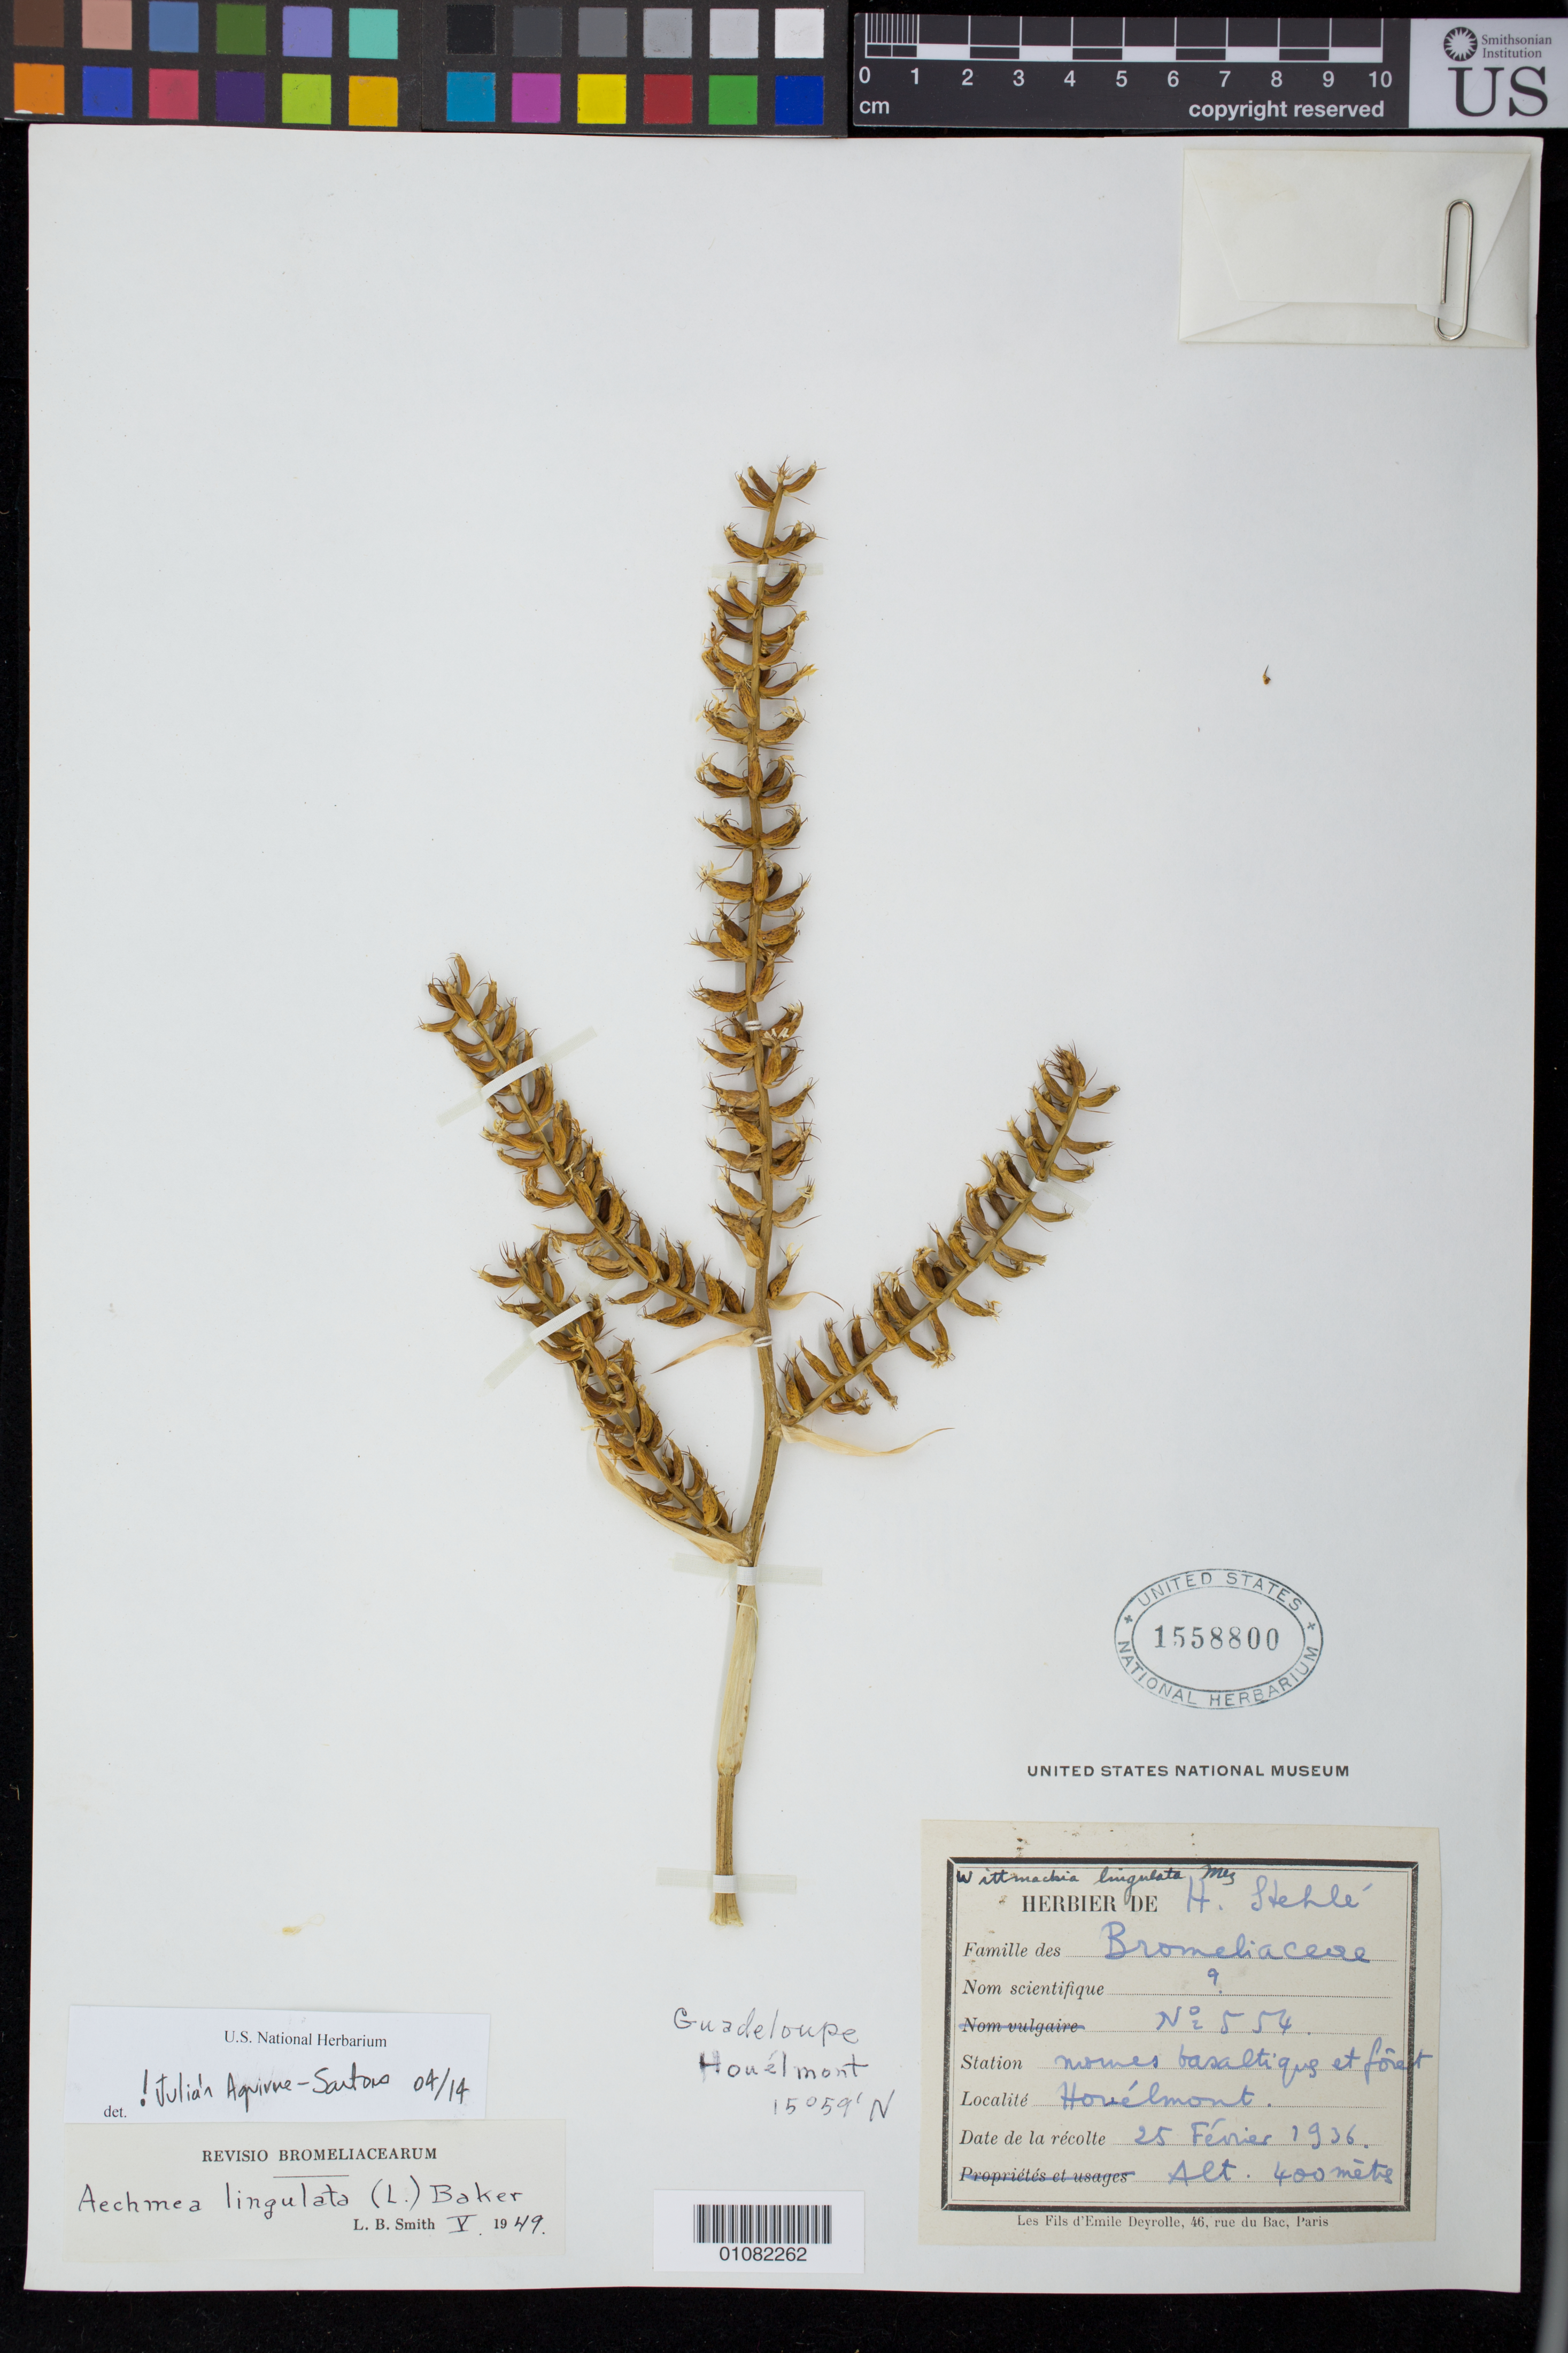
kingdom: Plantae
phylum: Tracheophyta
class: Liliopsida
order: Poales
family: Bromeliaceae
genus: Wittmackia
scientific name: Wittmackia lingulata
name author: (L.) Mez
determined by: Strong, Mark T., (BOT), Smithsonian Institution - National Museum of Natural History (UNITED STATES)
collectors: H. Stehlé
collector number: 554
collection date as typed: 25 Feb 1936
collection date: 1936-02-25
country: Guadeloupe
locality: Houélmont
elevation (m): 400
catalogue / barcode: US 1558800